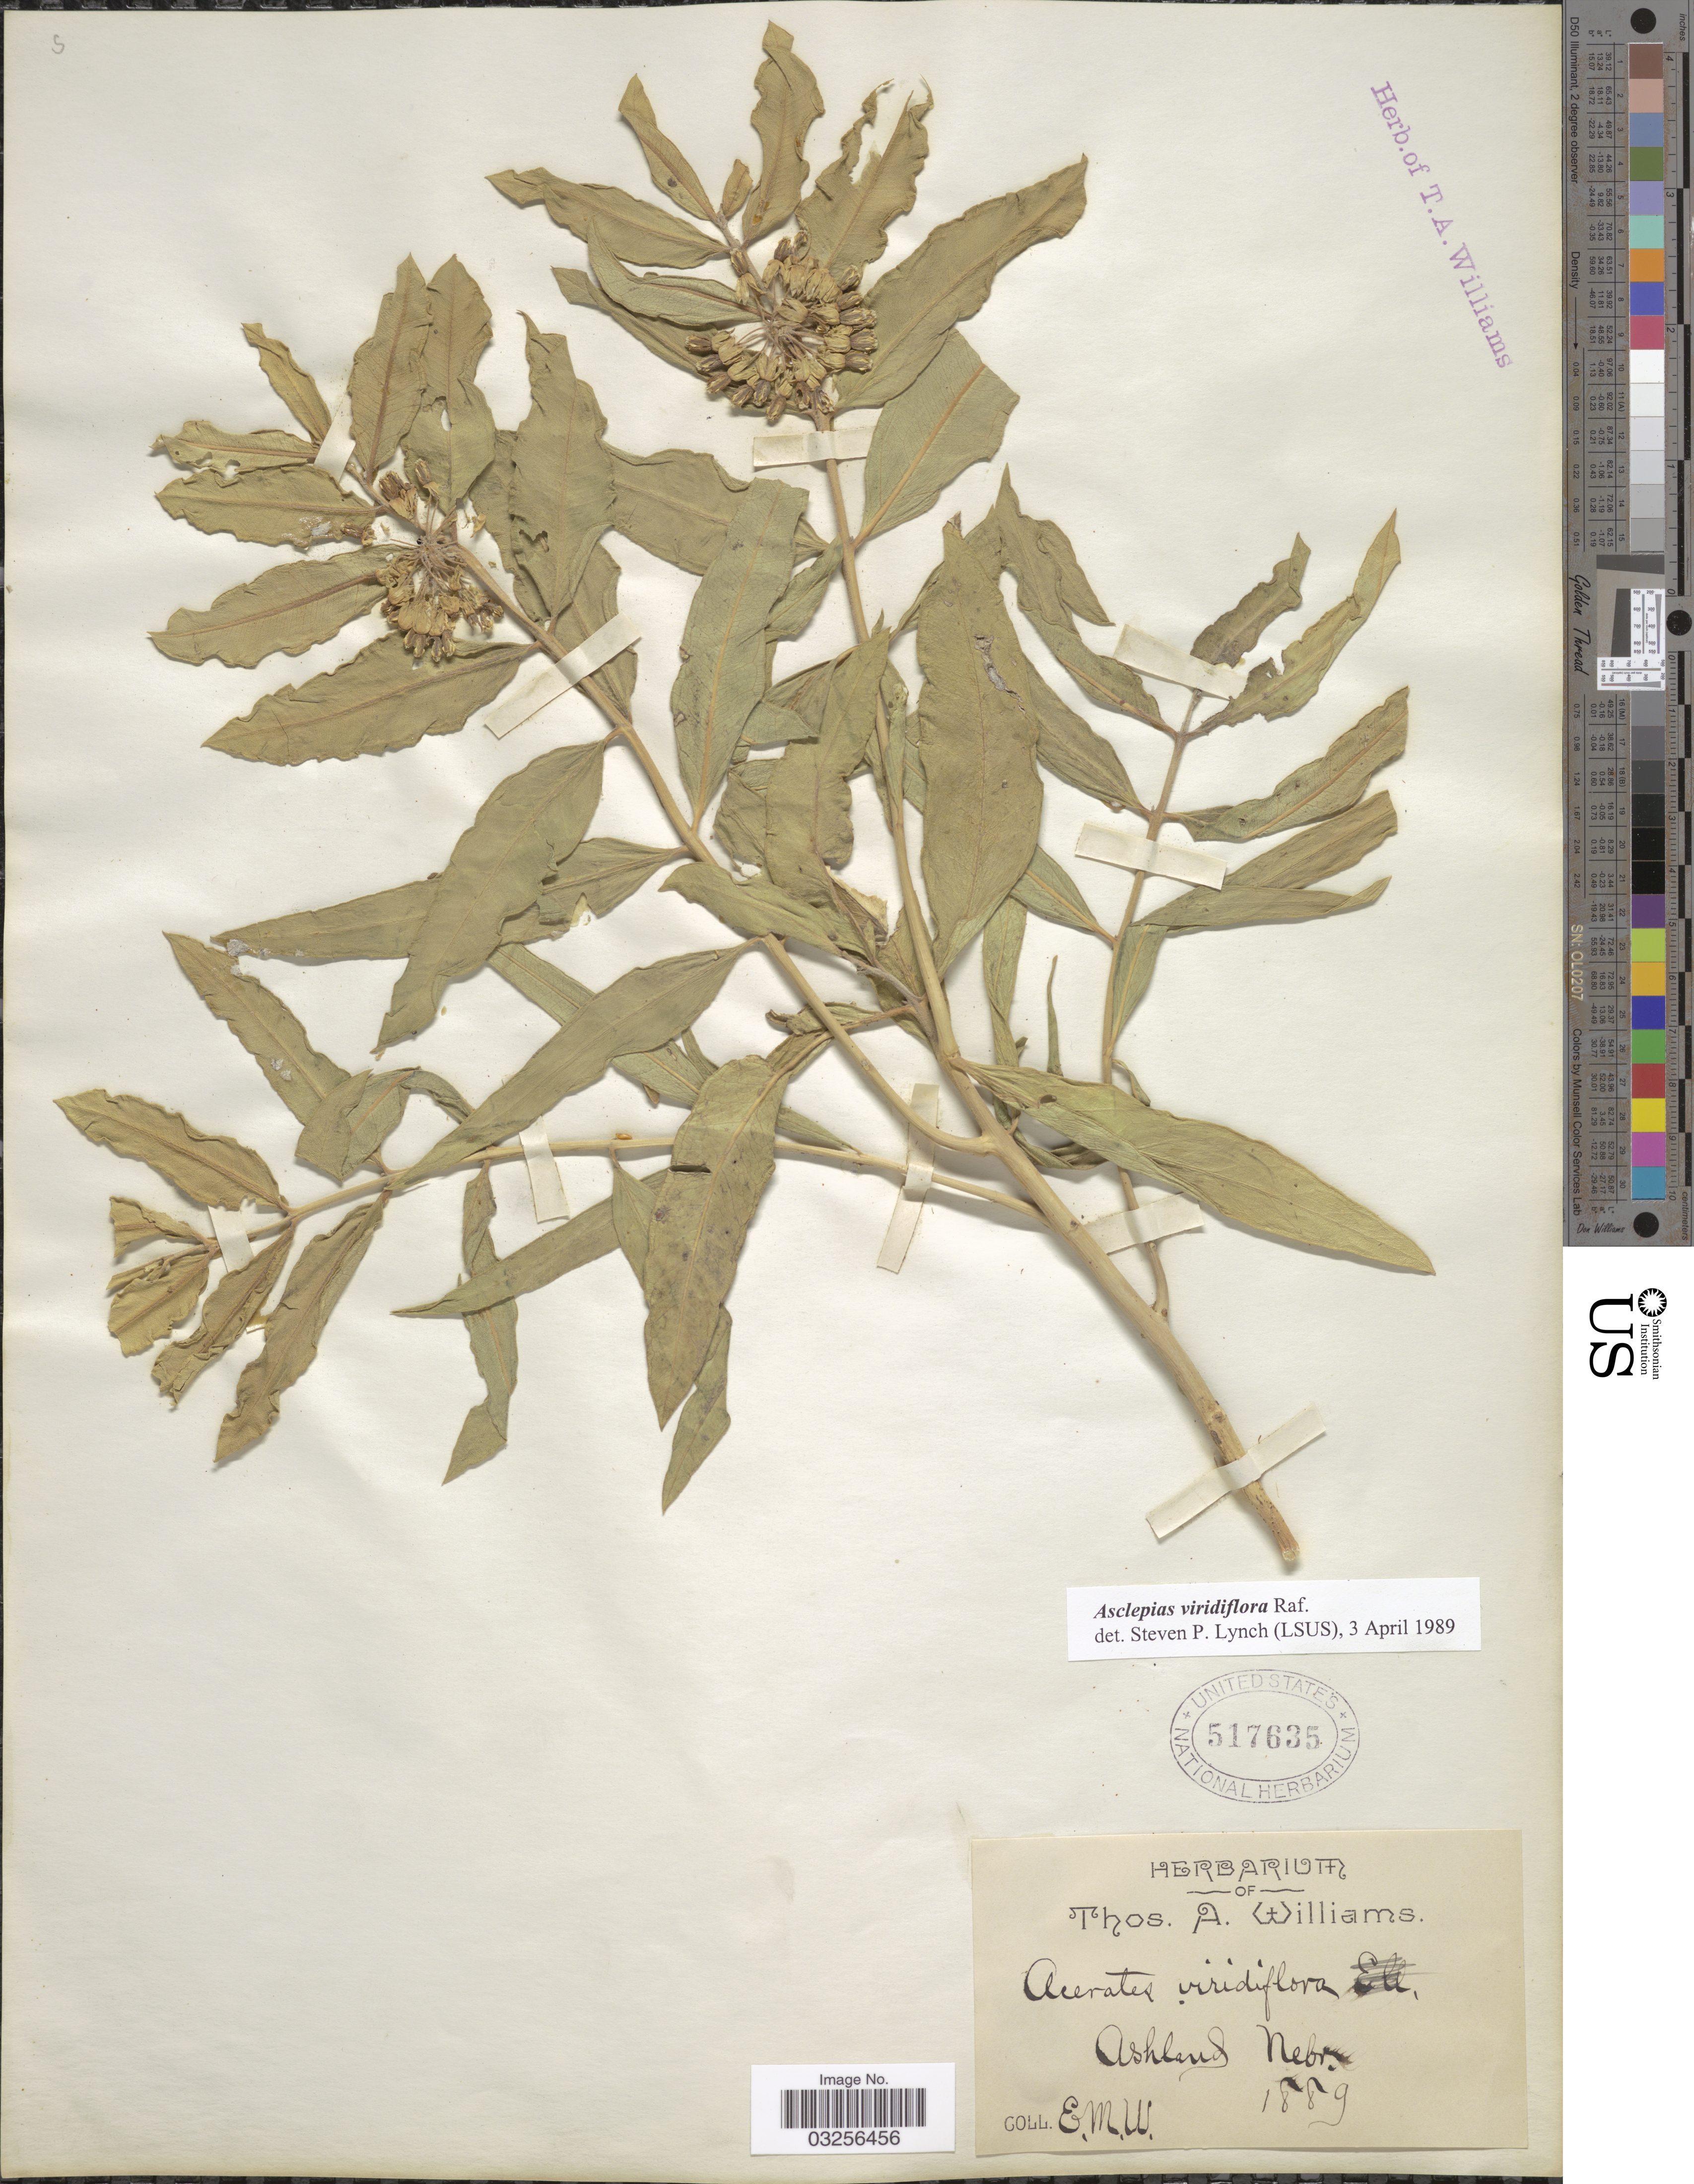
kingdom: Plantae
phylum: Tracheophyta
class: Magnoliopsida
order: Gentianales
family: Apocynaceae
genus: Asclepias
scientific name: Asclepias viridiflora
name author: Raf.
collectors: E. Williams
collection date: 1889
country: United States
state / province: Nebraska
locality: Ashland Nebr.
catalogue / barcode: US 517635